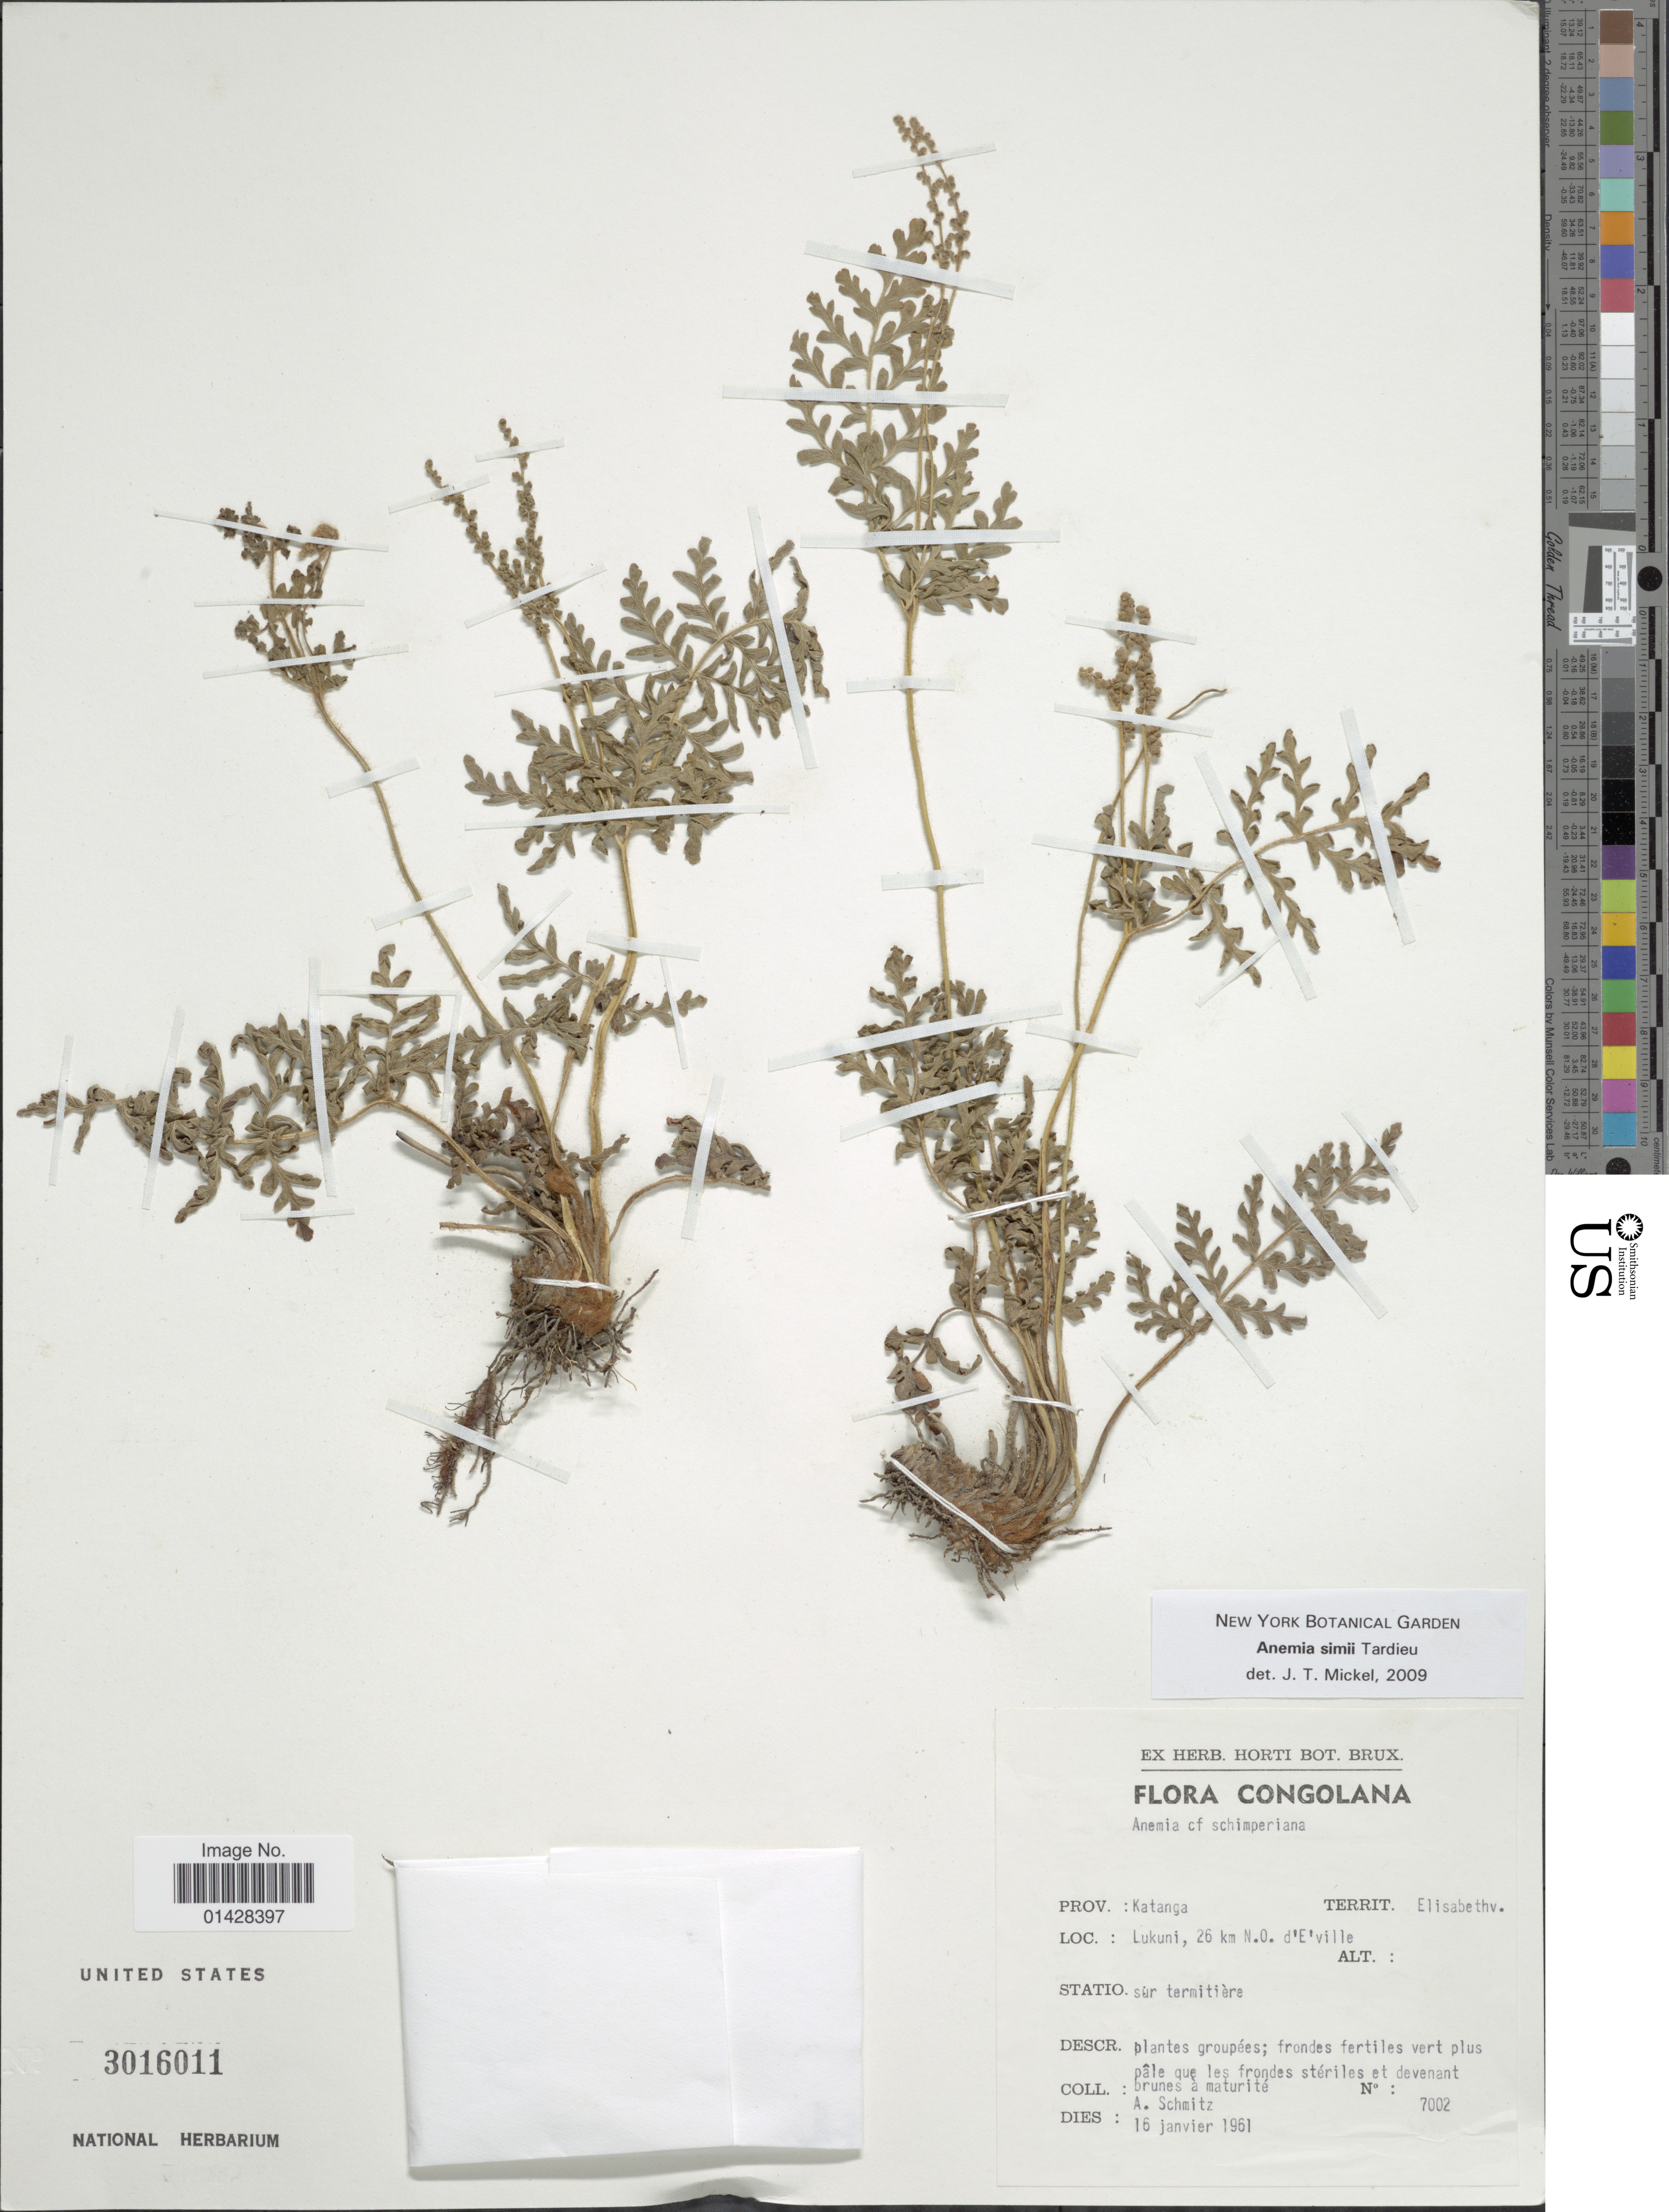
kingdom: Plantae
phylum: Tracheophyta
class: Polypodiopsida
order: Schizaeales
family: Anemiaceae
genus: Anemia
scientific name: Anemia simii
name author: Tardieu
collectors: A. Schmitz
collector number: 7002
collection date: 1961-01-16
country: Congo, Democratic Republic of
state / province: Haut-Katanga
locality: Congolana, Territ. Elisabethv. Lukuni, 26 km N.O. d'E'ville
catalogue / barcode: US 3016011